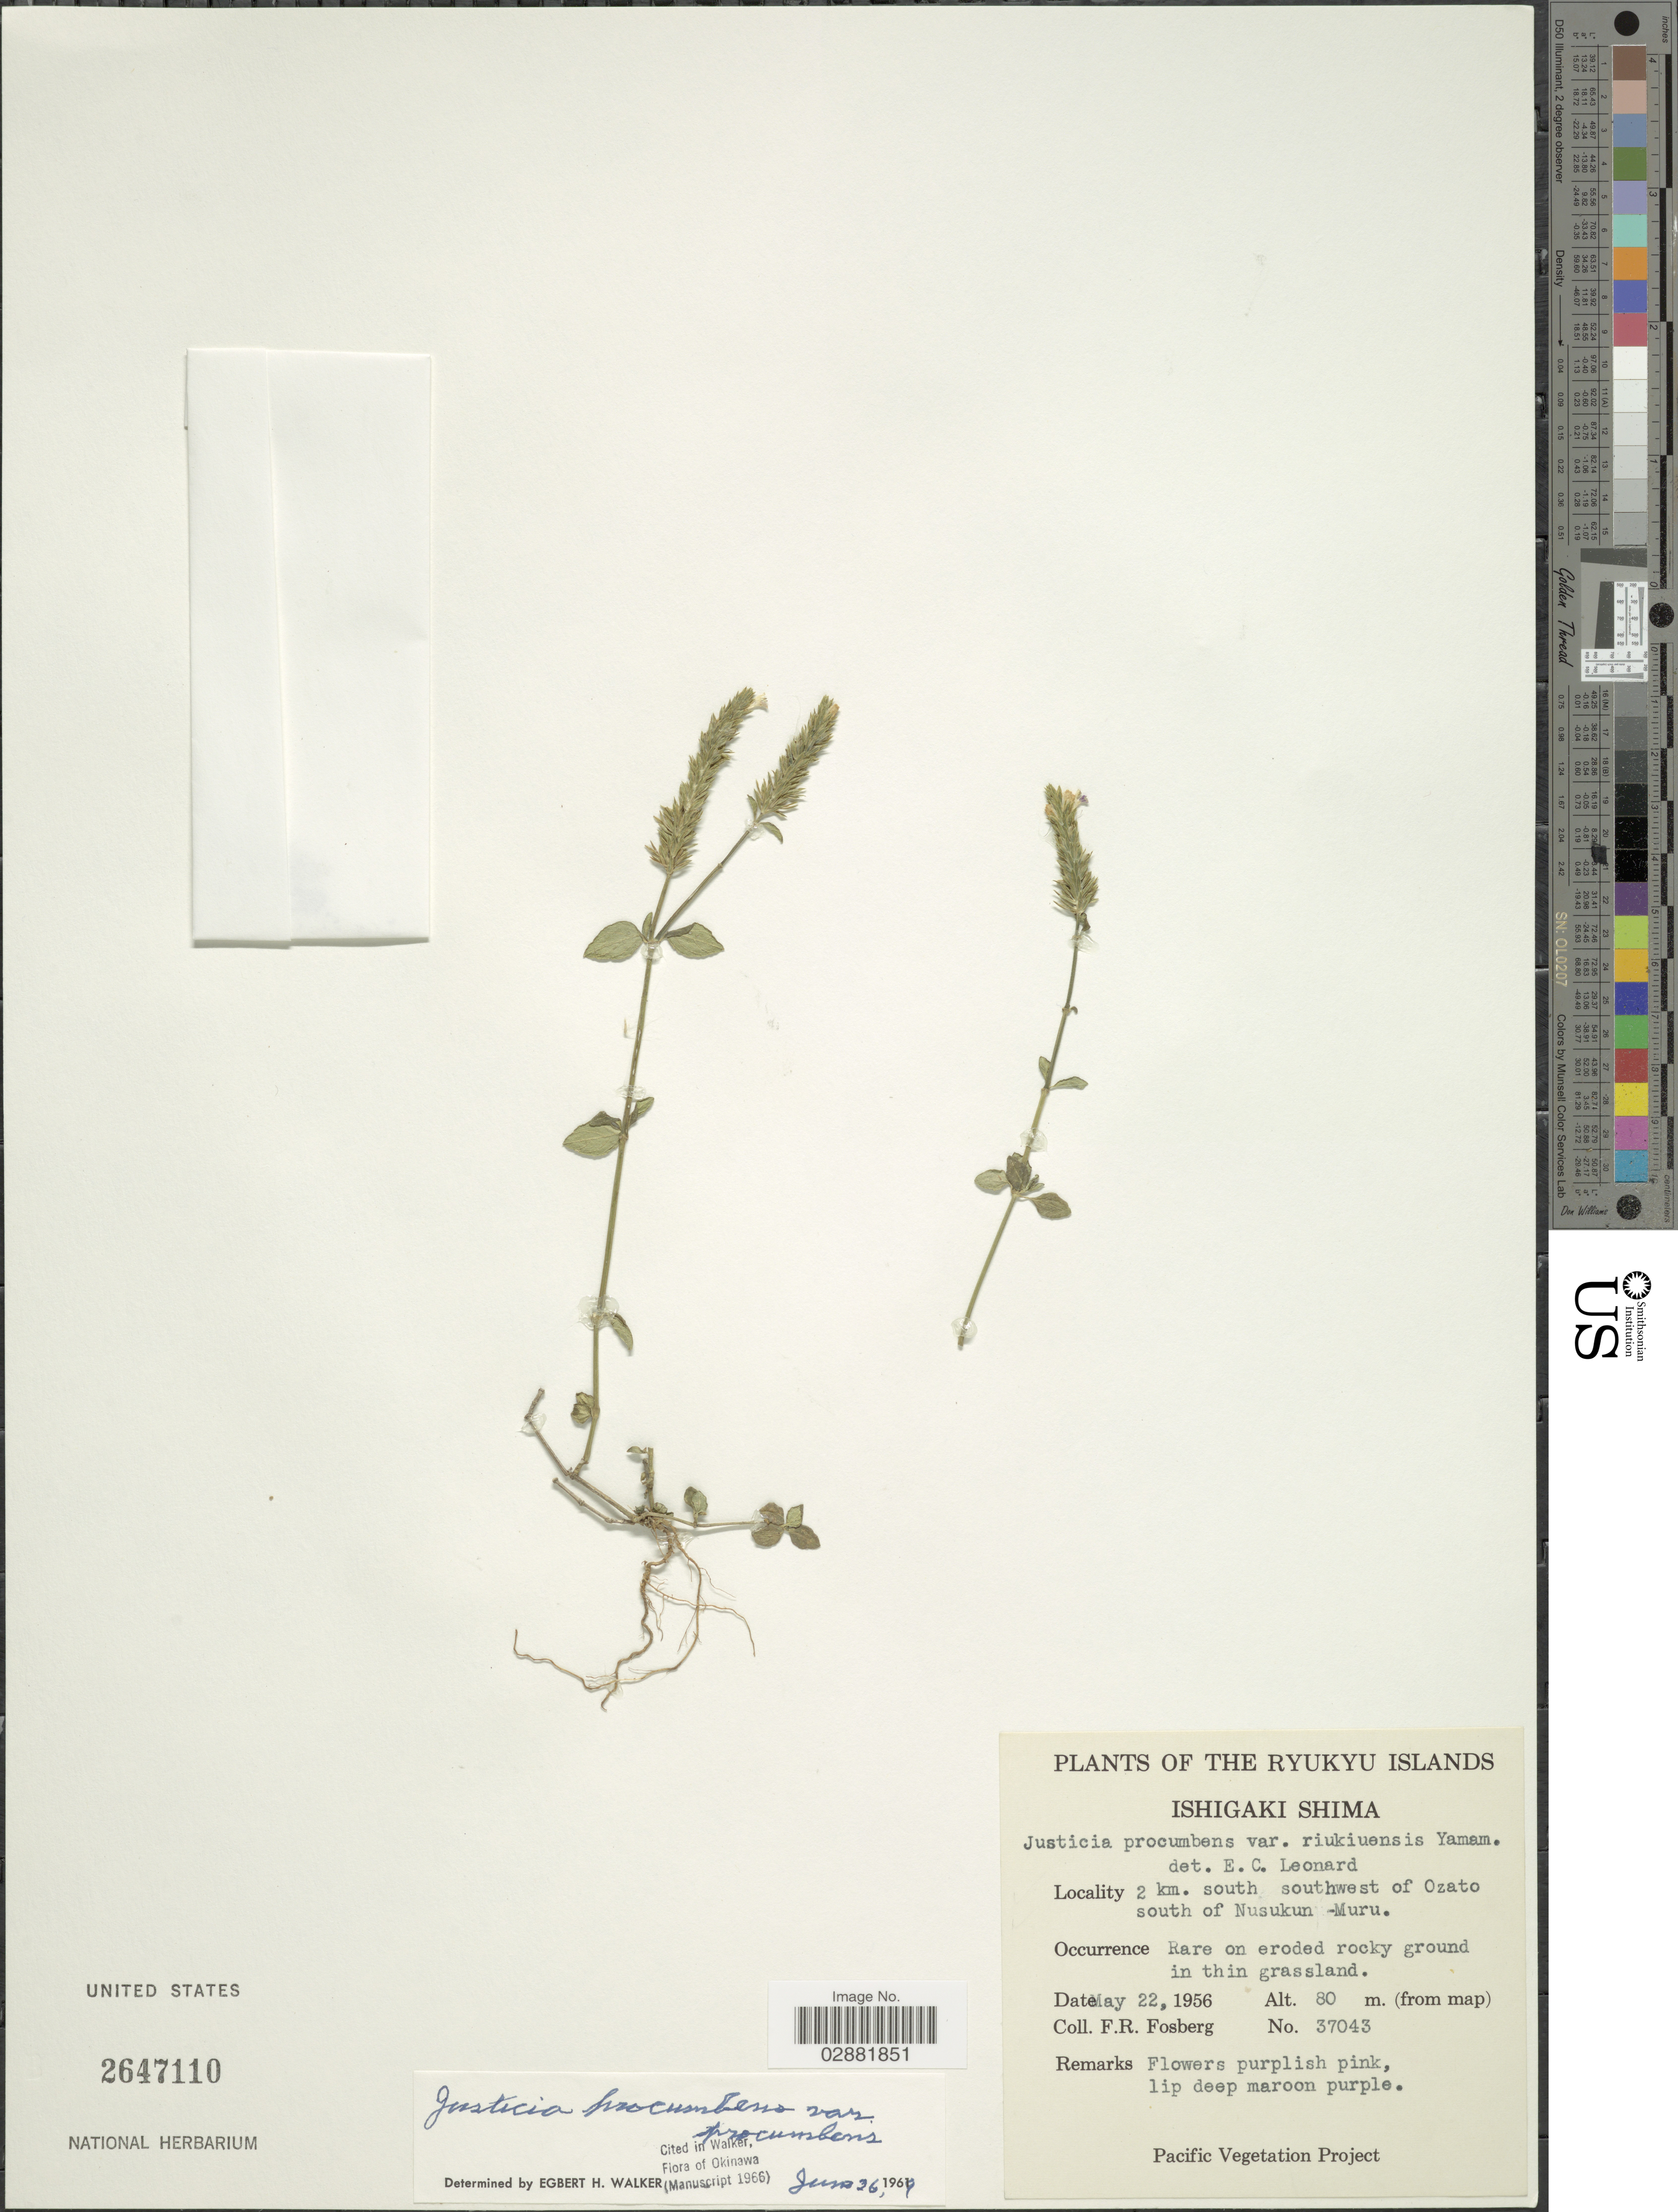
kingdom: Plantae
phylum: Tracheophyta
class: Magnoliopsida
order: Lamiales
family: Acanthaceae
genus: Justicia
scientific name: Justicia procumbens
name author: L.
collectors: F. R. Fosberg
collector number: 37043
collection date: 1956-05-22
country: Japan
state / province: Okinawa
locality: Ryukyu Islands, Ishigaki Shima, 2 km. south southwest of Ozato south of Nusukun-Muru.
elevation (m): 80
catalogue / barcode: US 2647110